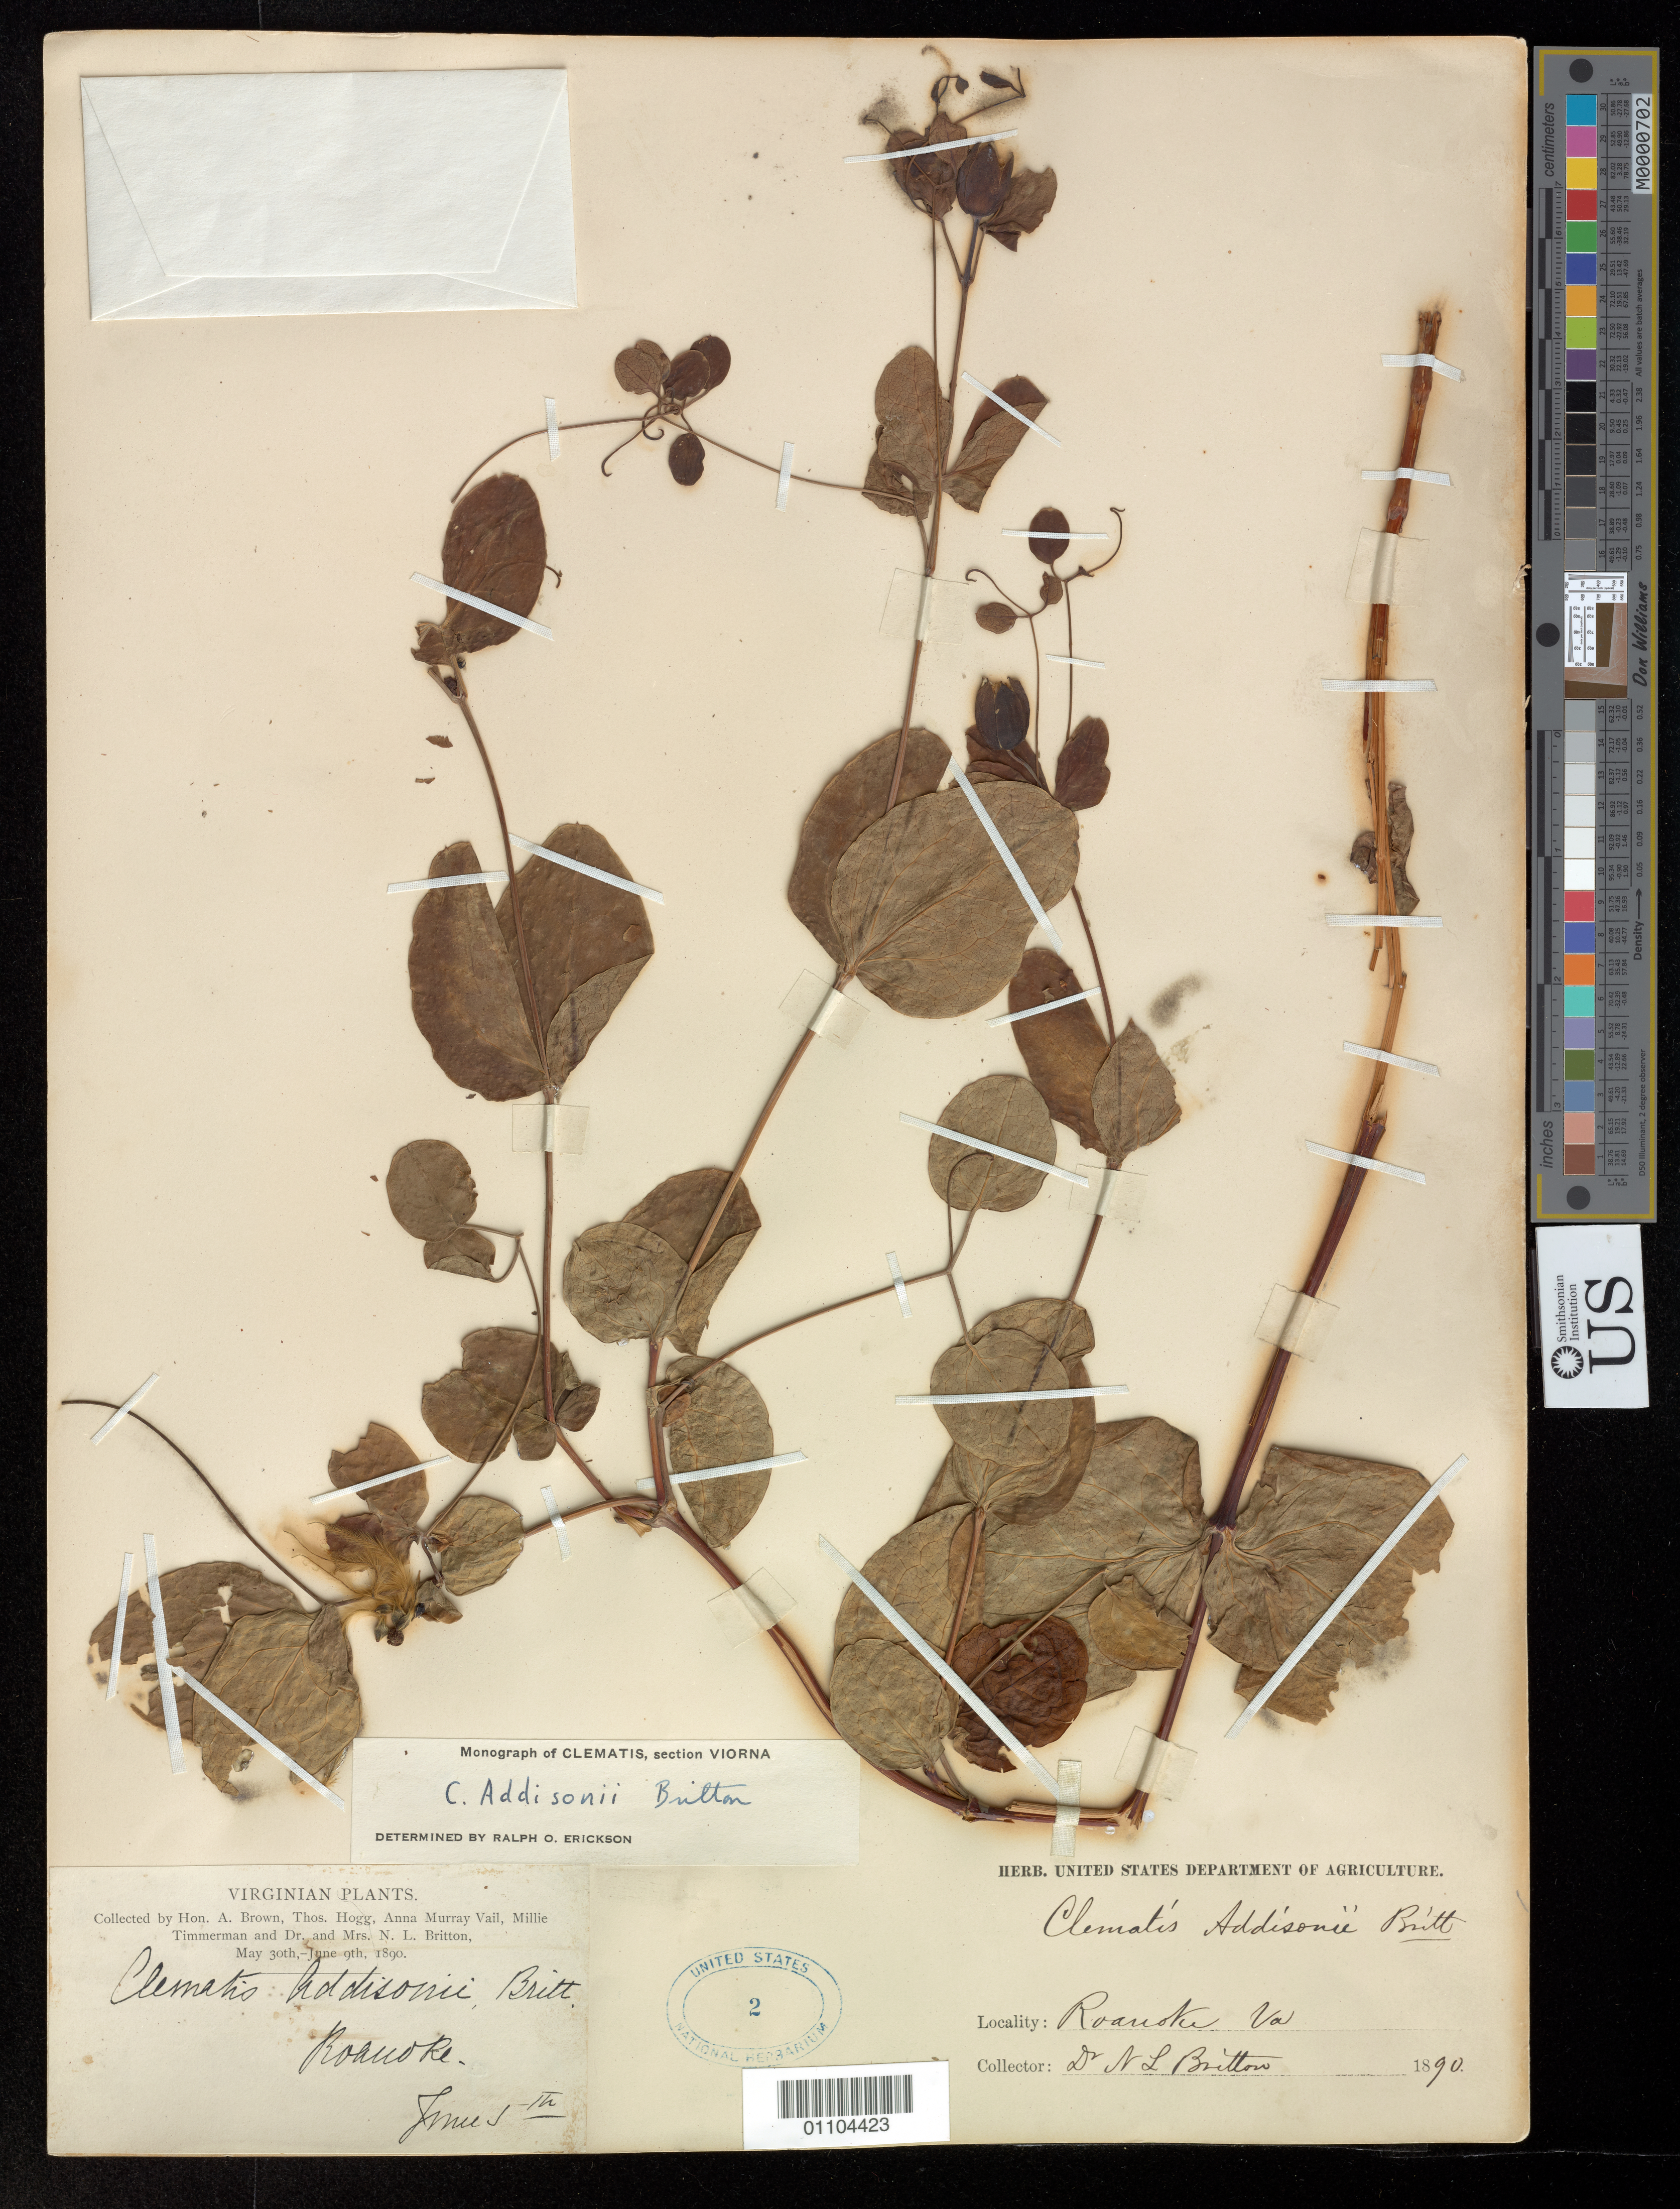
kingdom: Plantae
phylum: Tracheophyta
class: Magnoliopsida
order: Ranunculales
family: Ranunculaceae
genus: Clematis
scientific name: Clematis addisonii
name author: Britton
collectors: N. Britton, A. Brown, T. Hogg, A. Vail & E. G. Britton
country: United States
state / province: Virginia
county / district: Roanoke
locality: Roanoke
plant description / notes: Sheet #2 of the US National Herbarium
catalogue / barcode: US 2